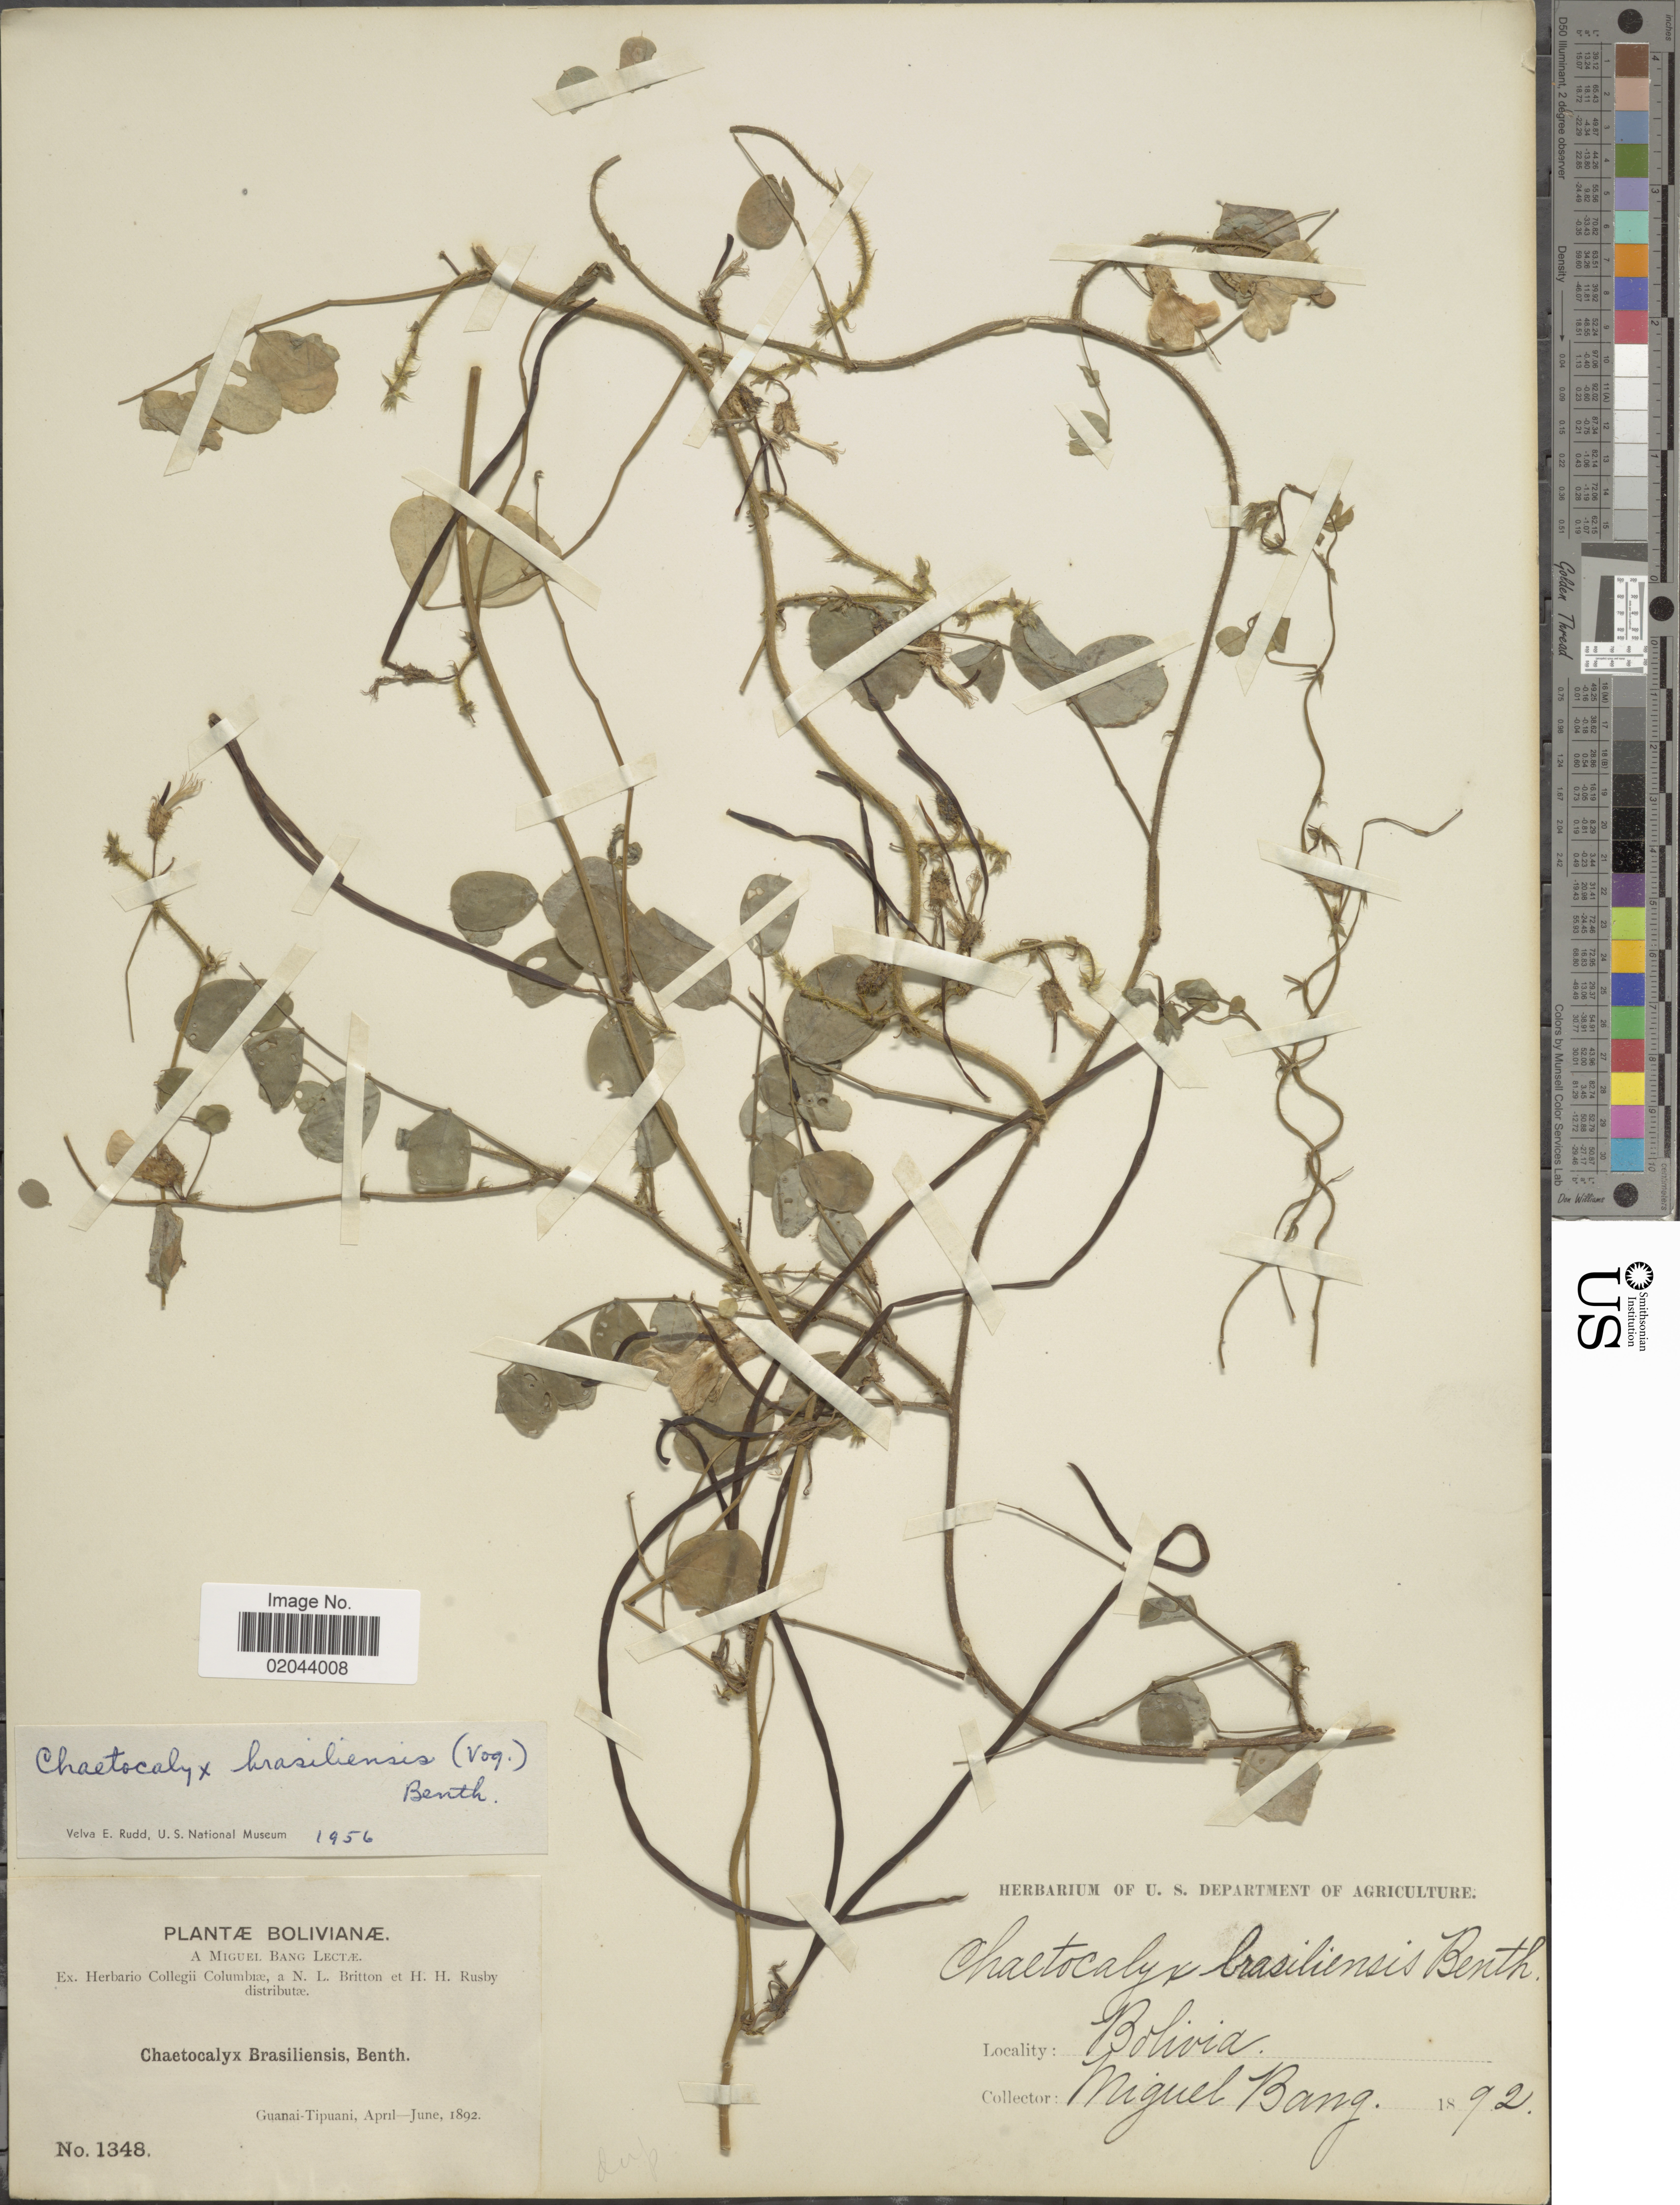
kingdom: Plantae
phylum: Tracheophyta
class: Magnoliopsida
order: Fabales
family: Fabaceae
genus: Chaetocalyx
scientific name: Chaetocalyx brasiliensis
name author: (Vogel) Benth.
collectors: M. Bang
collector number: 1348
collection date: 1892-04/1892-06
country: Bolivia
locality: Guanai-Tipuani